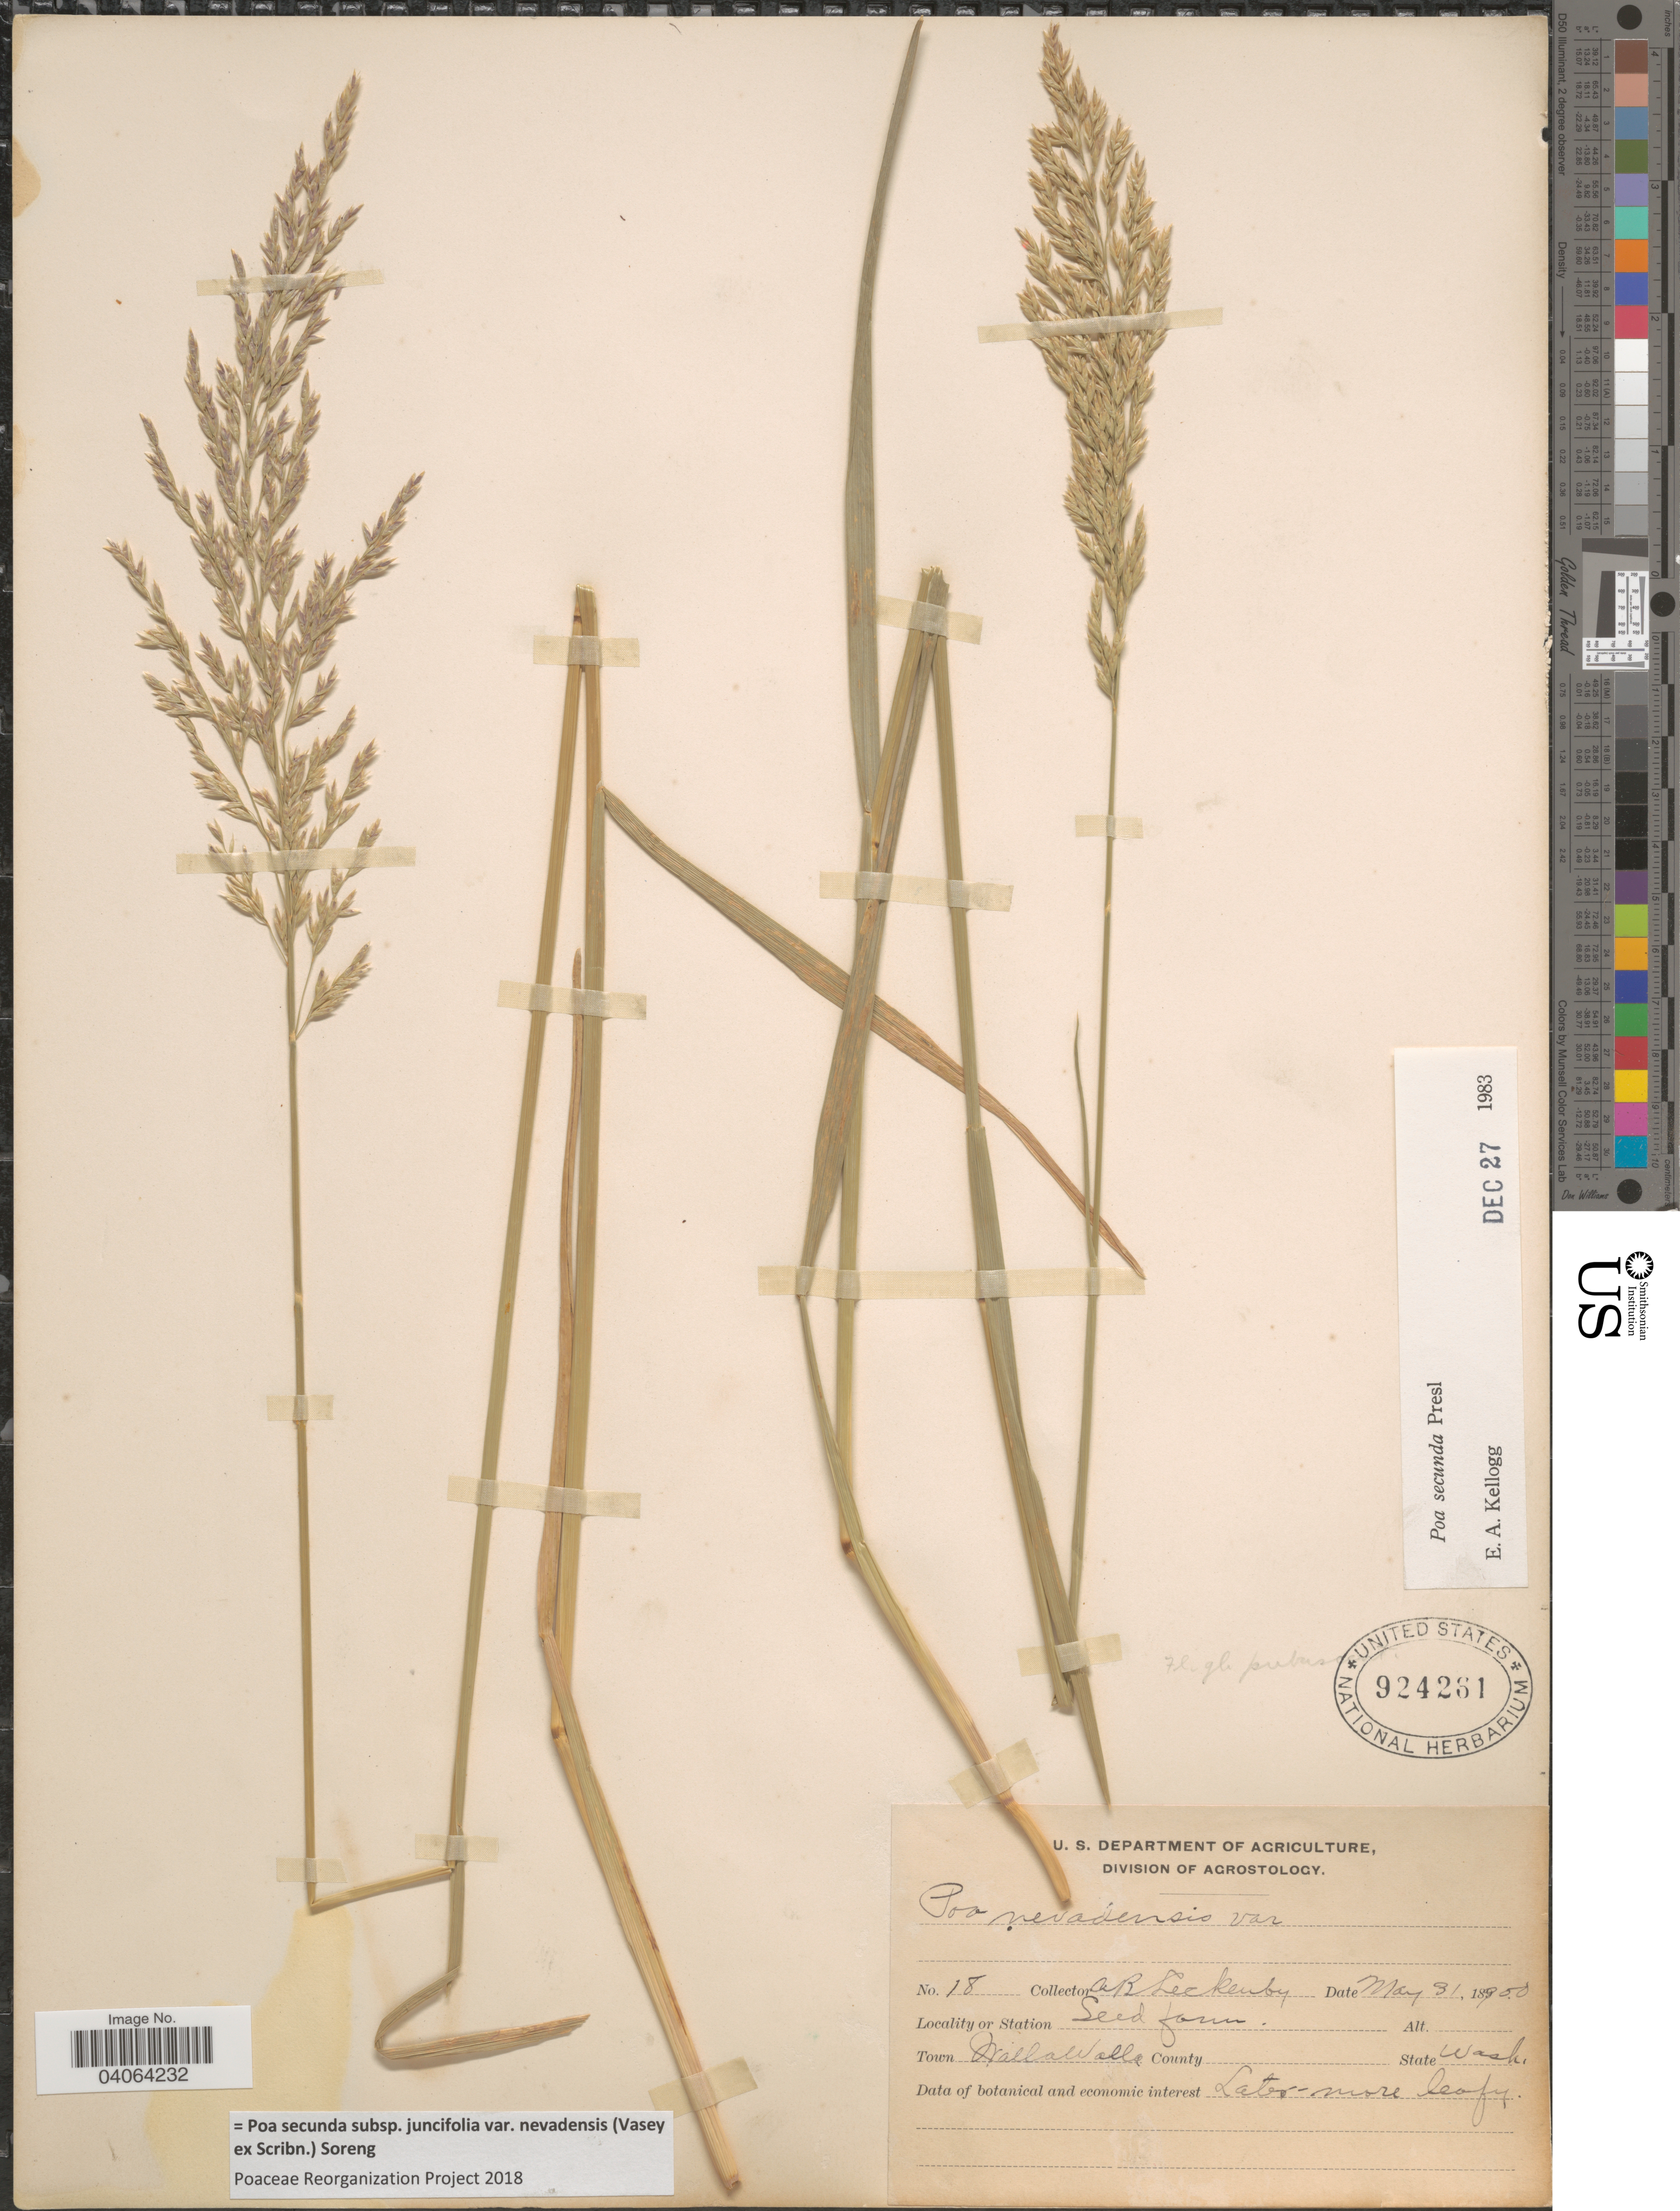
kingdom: Plantae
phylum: Tracheophyta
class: Liliopsida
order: Poales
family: Poaceae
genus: Poa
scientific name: Poa secunda subsp. juncifolia var. nevadensis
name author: (Vasey ex Scribn.) Soreng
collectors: A. Leckenby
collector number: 18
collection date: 1850-05-31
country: United States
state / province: Washington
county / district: Walla Walla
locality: Town Walla Walla.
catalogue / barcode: US 924261